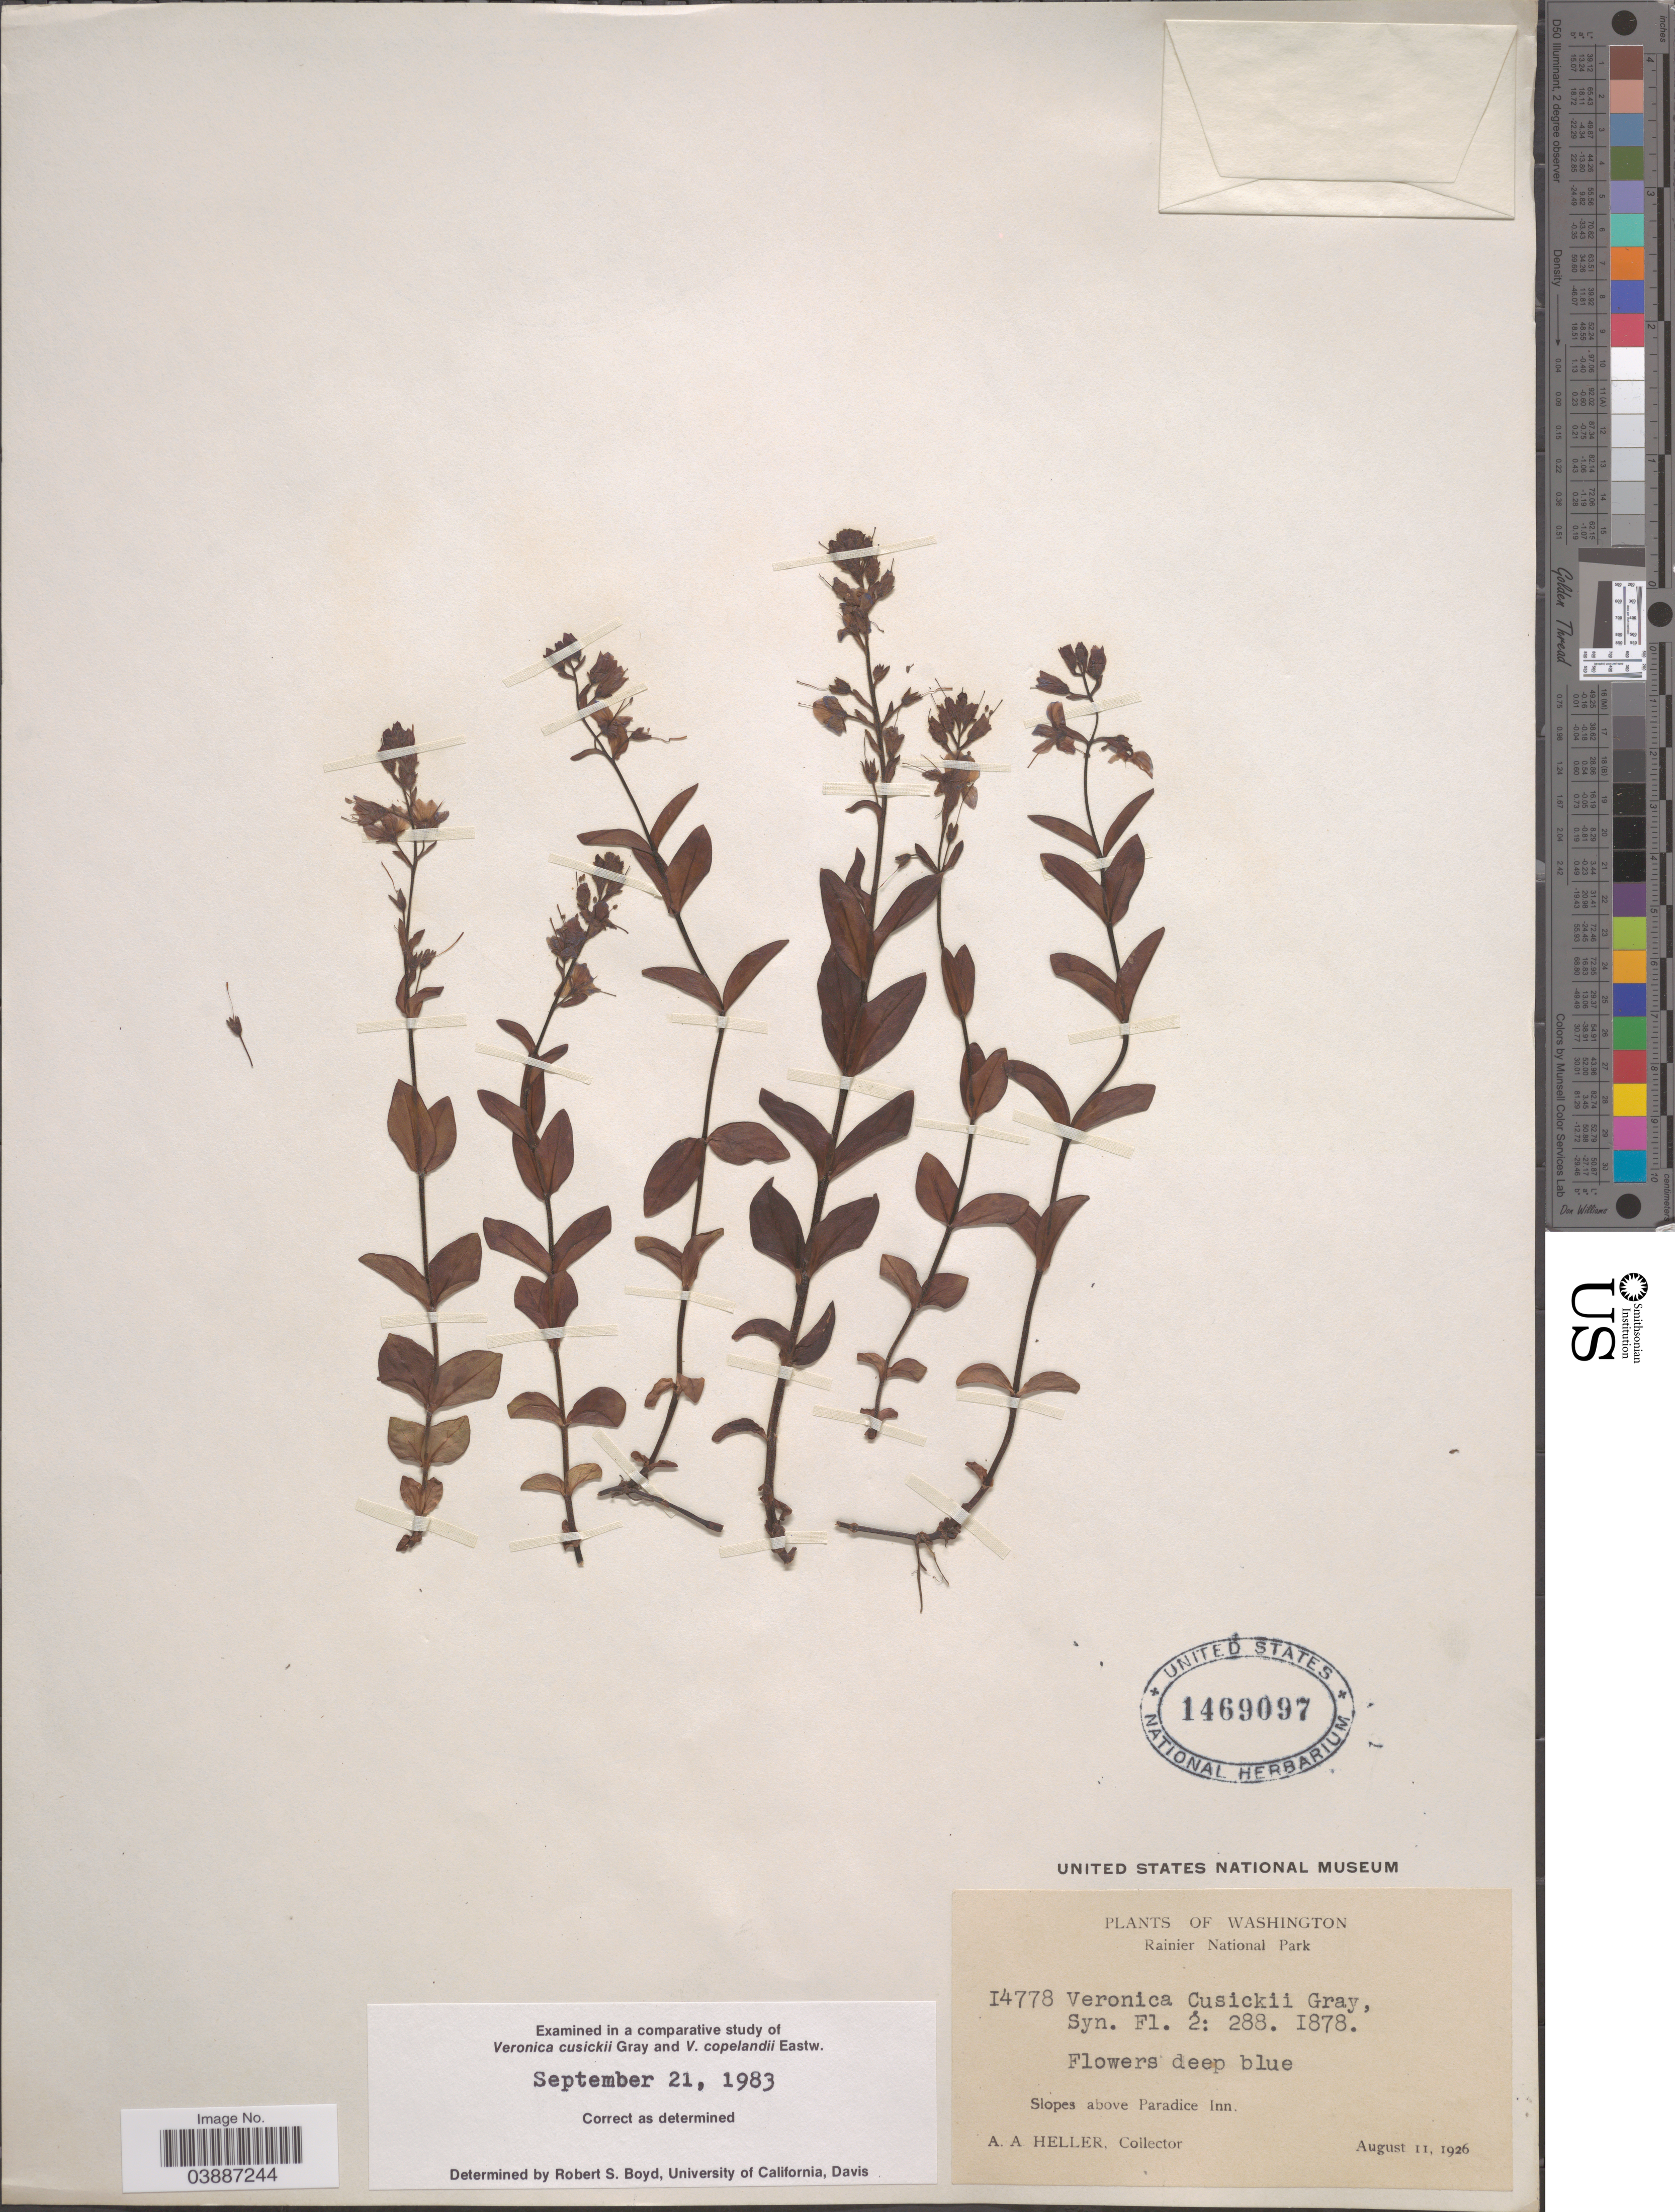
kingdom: Plantae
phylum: Tracheophyta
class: Magnoliopsida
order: Lamiales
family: Plantaginaceae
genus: Veronica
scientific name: Veronica cusickii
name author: A. Gray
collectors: A. A. Heller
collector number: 14778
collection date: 1926-08-11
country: United States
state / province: Washington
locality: Rainier National Park. Slopes above Paradice Inn.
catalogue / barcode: US 1469097